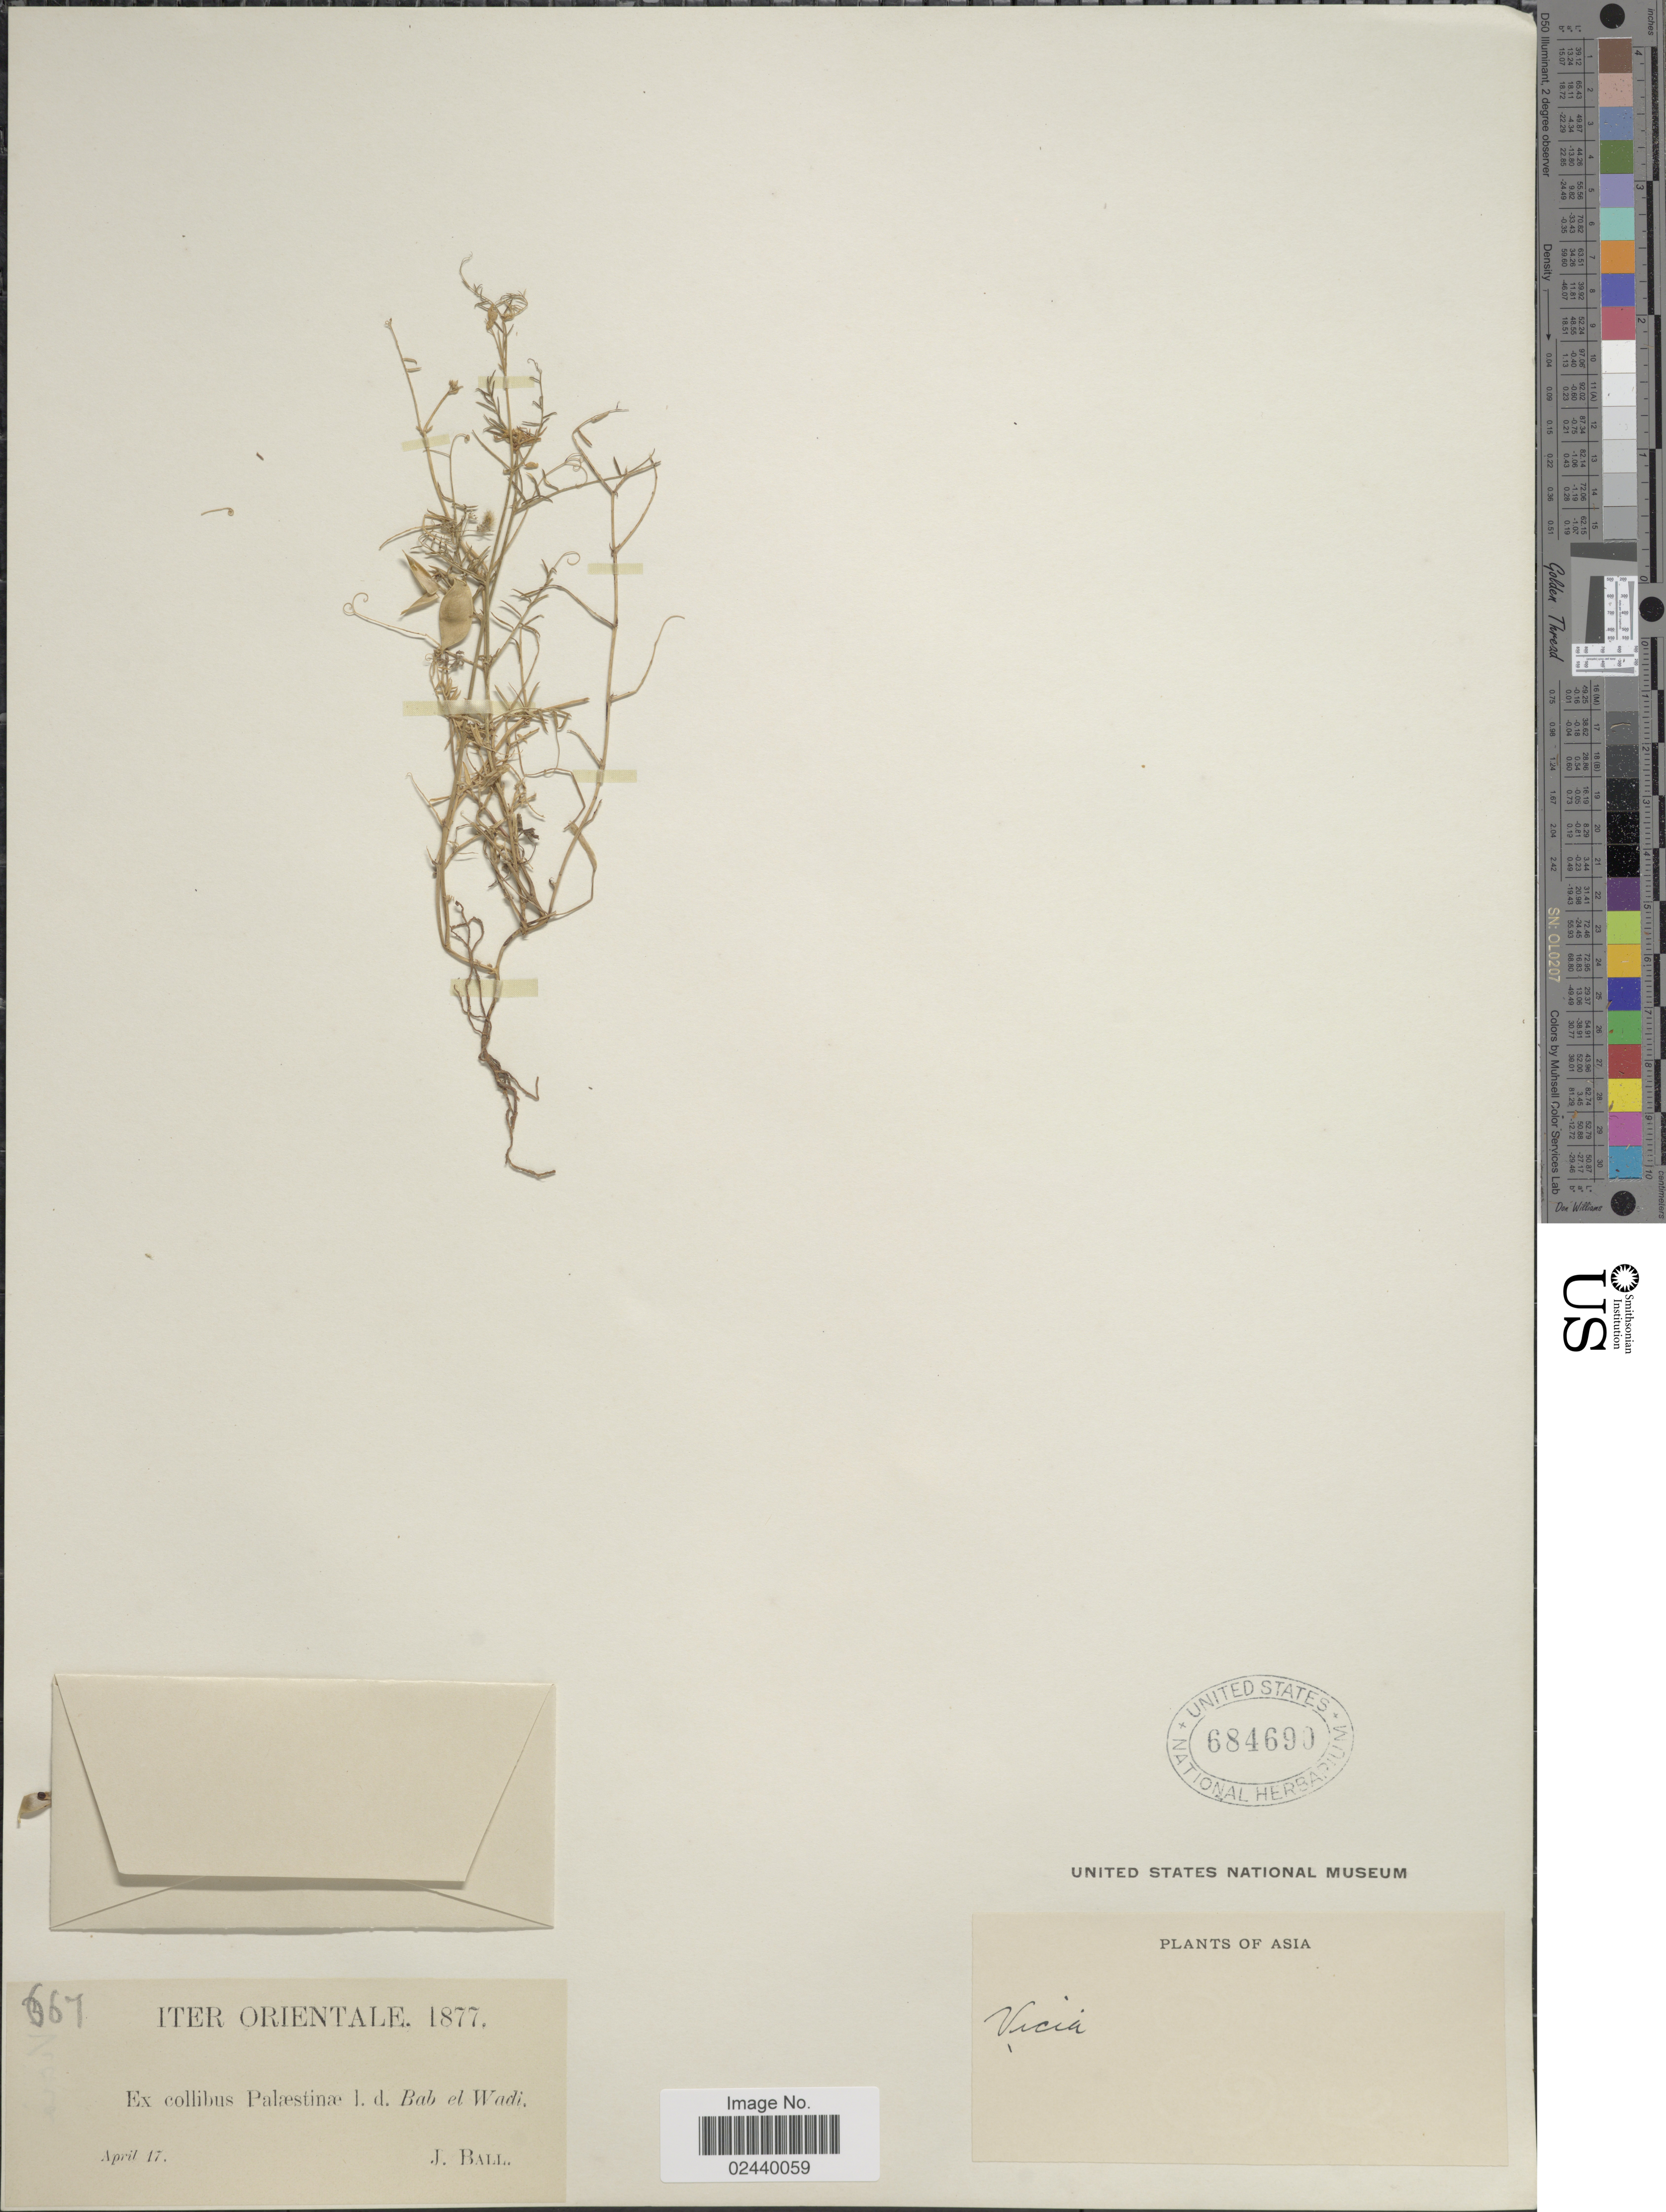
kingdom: Plantae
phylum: Tracheophyta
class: Magnoliopsida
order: Fabales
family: Fabaceae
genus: Vicia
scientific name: Vicia sp.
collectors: J. Ball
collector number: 667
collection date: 1877-04-17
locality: Iter Orientale, Ex collins Palæstinæ, Asia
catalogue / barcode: US 684690